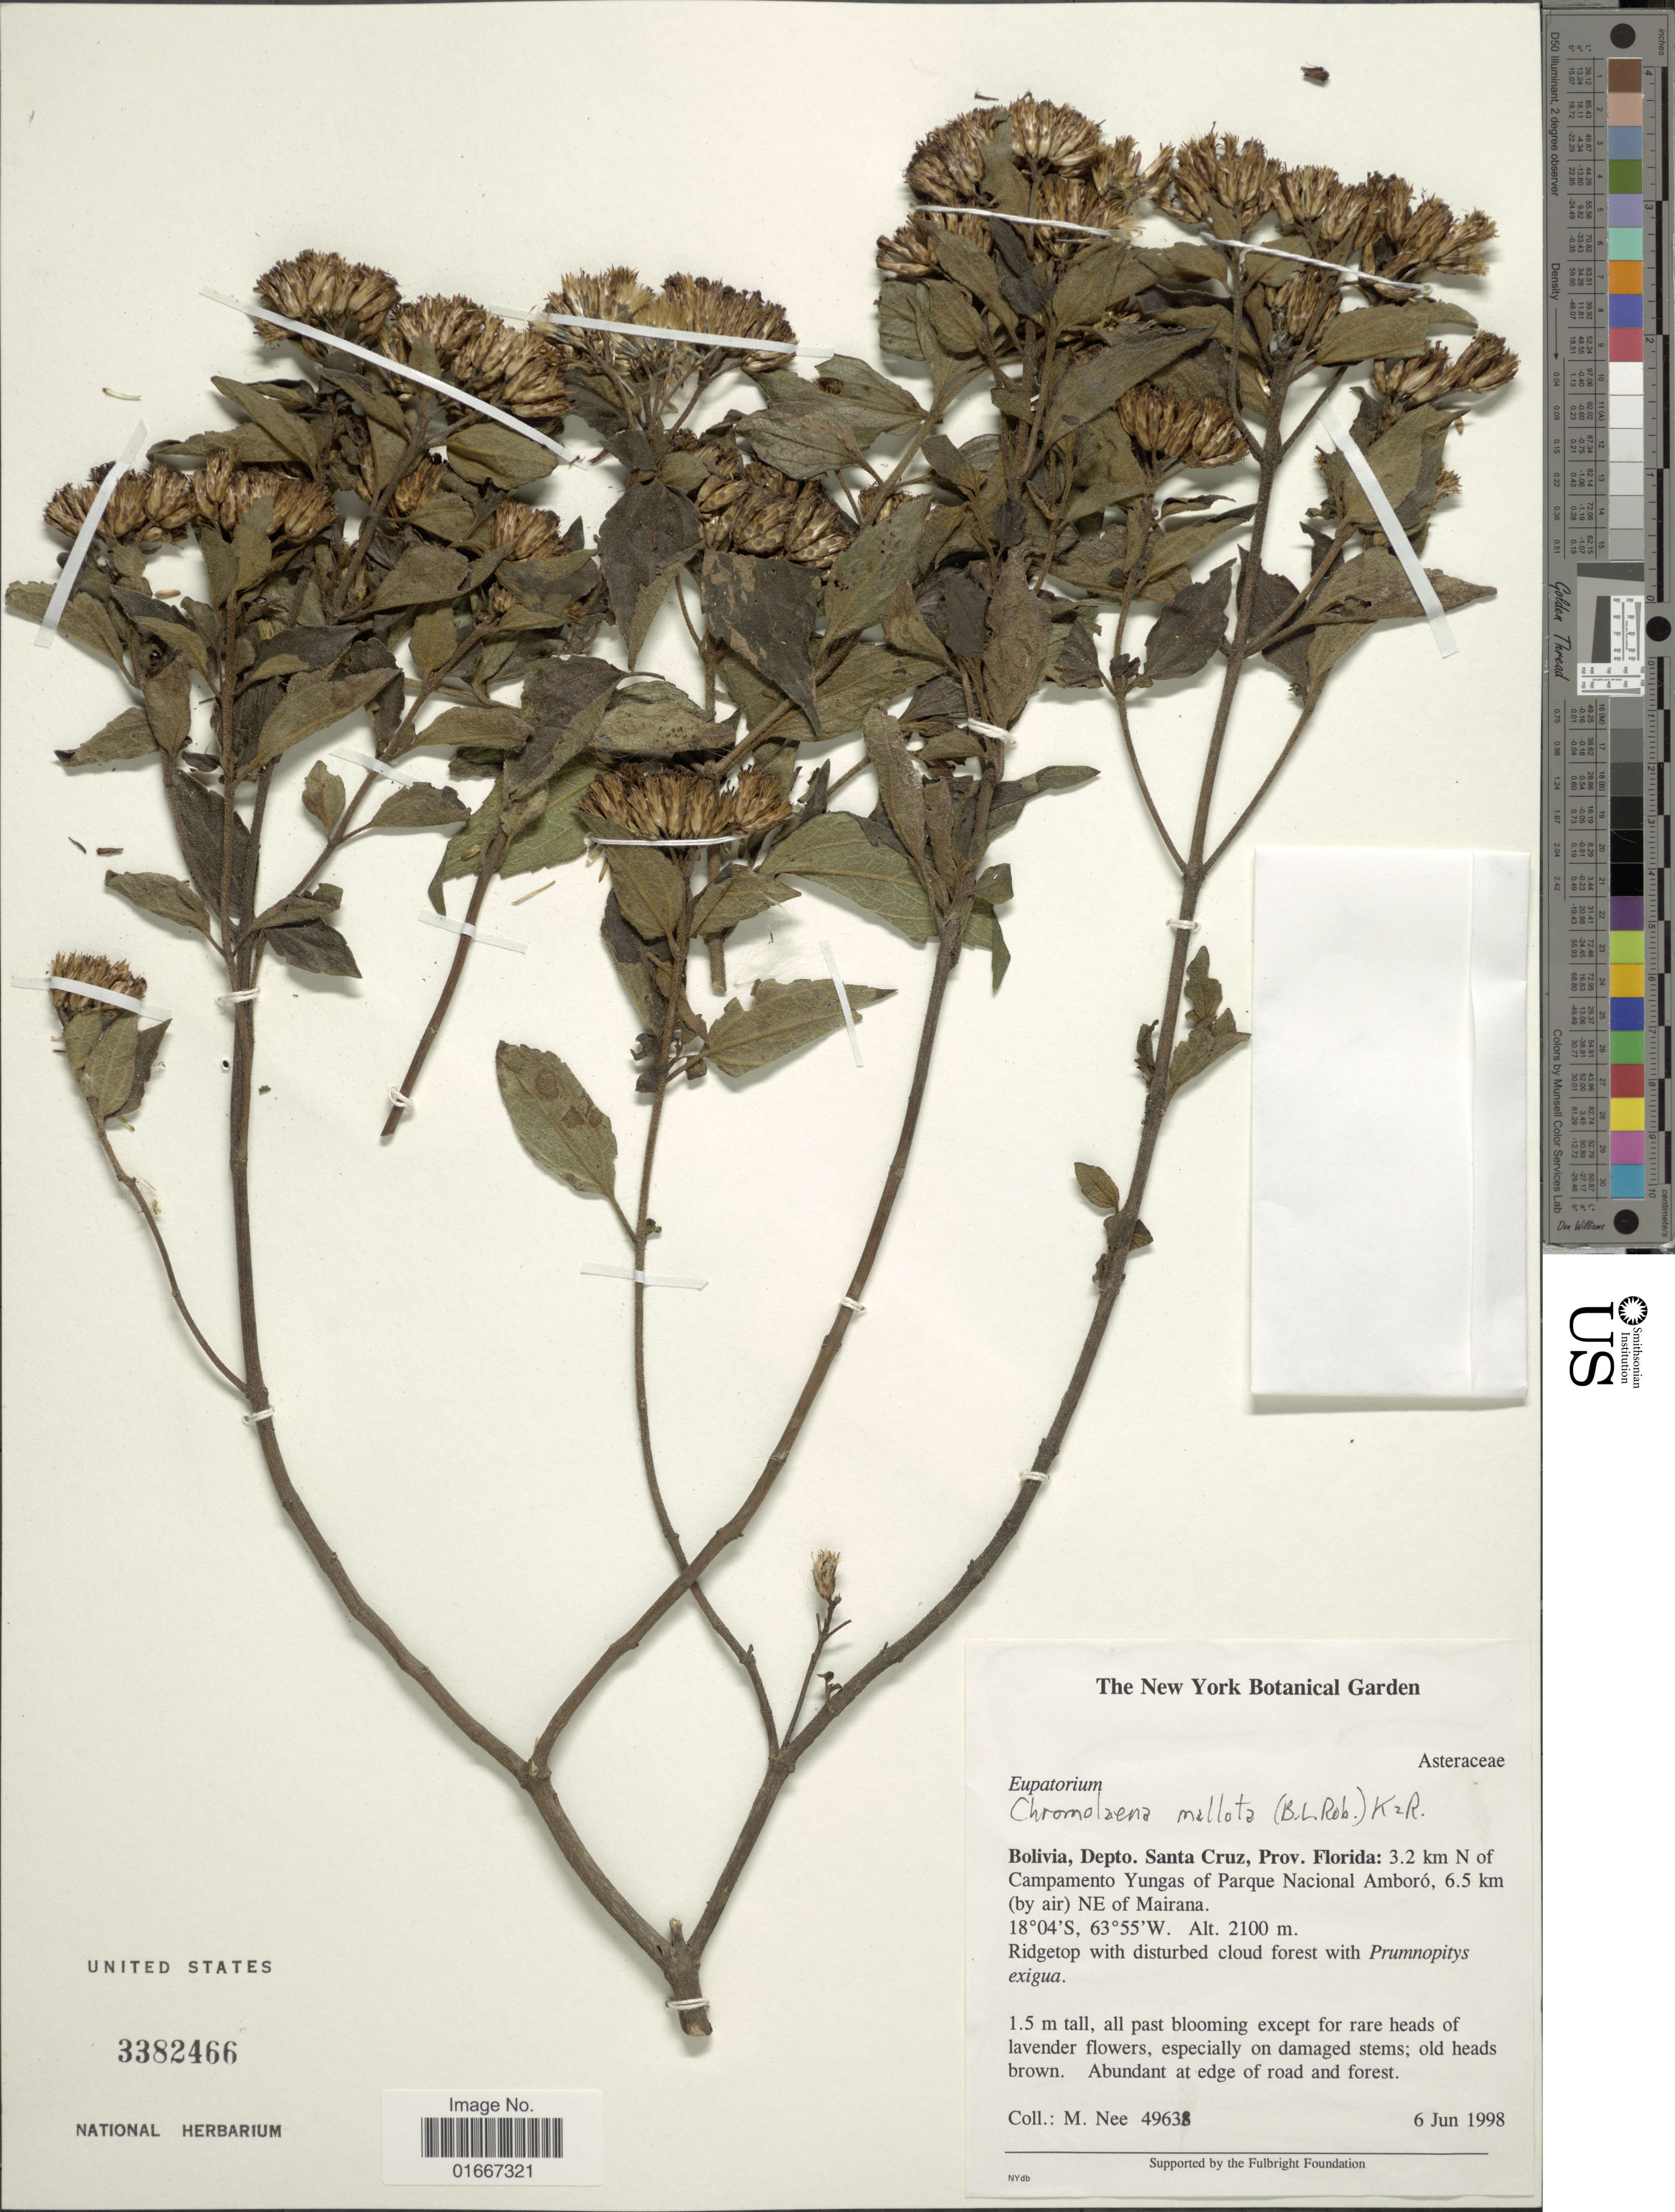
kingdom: Plantae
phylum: Tracheophyta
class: Magnoliopsida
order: Asterales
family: Asteraceae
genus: Chromolaena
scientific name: Chromolaena mallota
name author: (B.L. Rob.) R.M. King & H. Rob.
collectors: M. Nee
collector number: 49638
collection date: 1998-06-06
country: Bolivia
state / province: Santa Cruz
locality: Prov. Florida: 3.2 km N of Campamento Yungas of Parque Nacional Amboro, 6.5 km (by air) NE of Mairana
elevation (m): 2100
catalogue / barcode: US 3382466